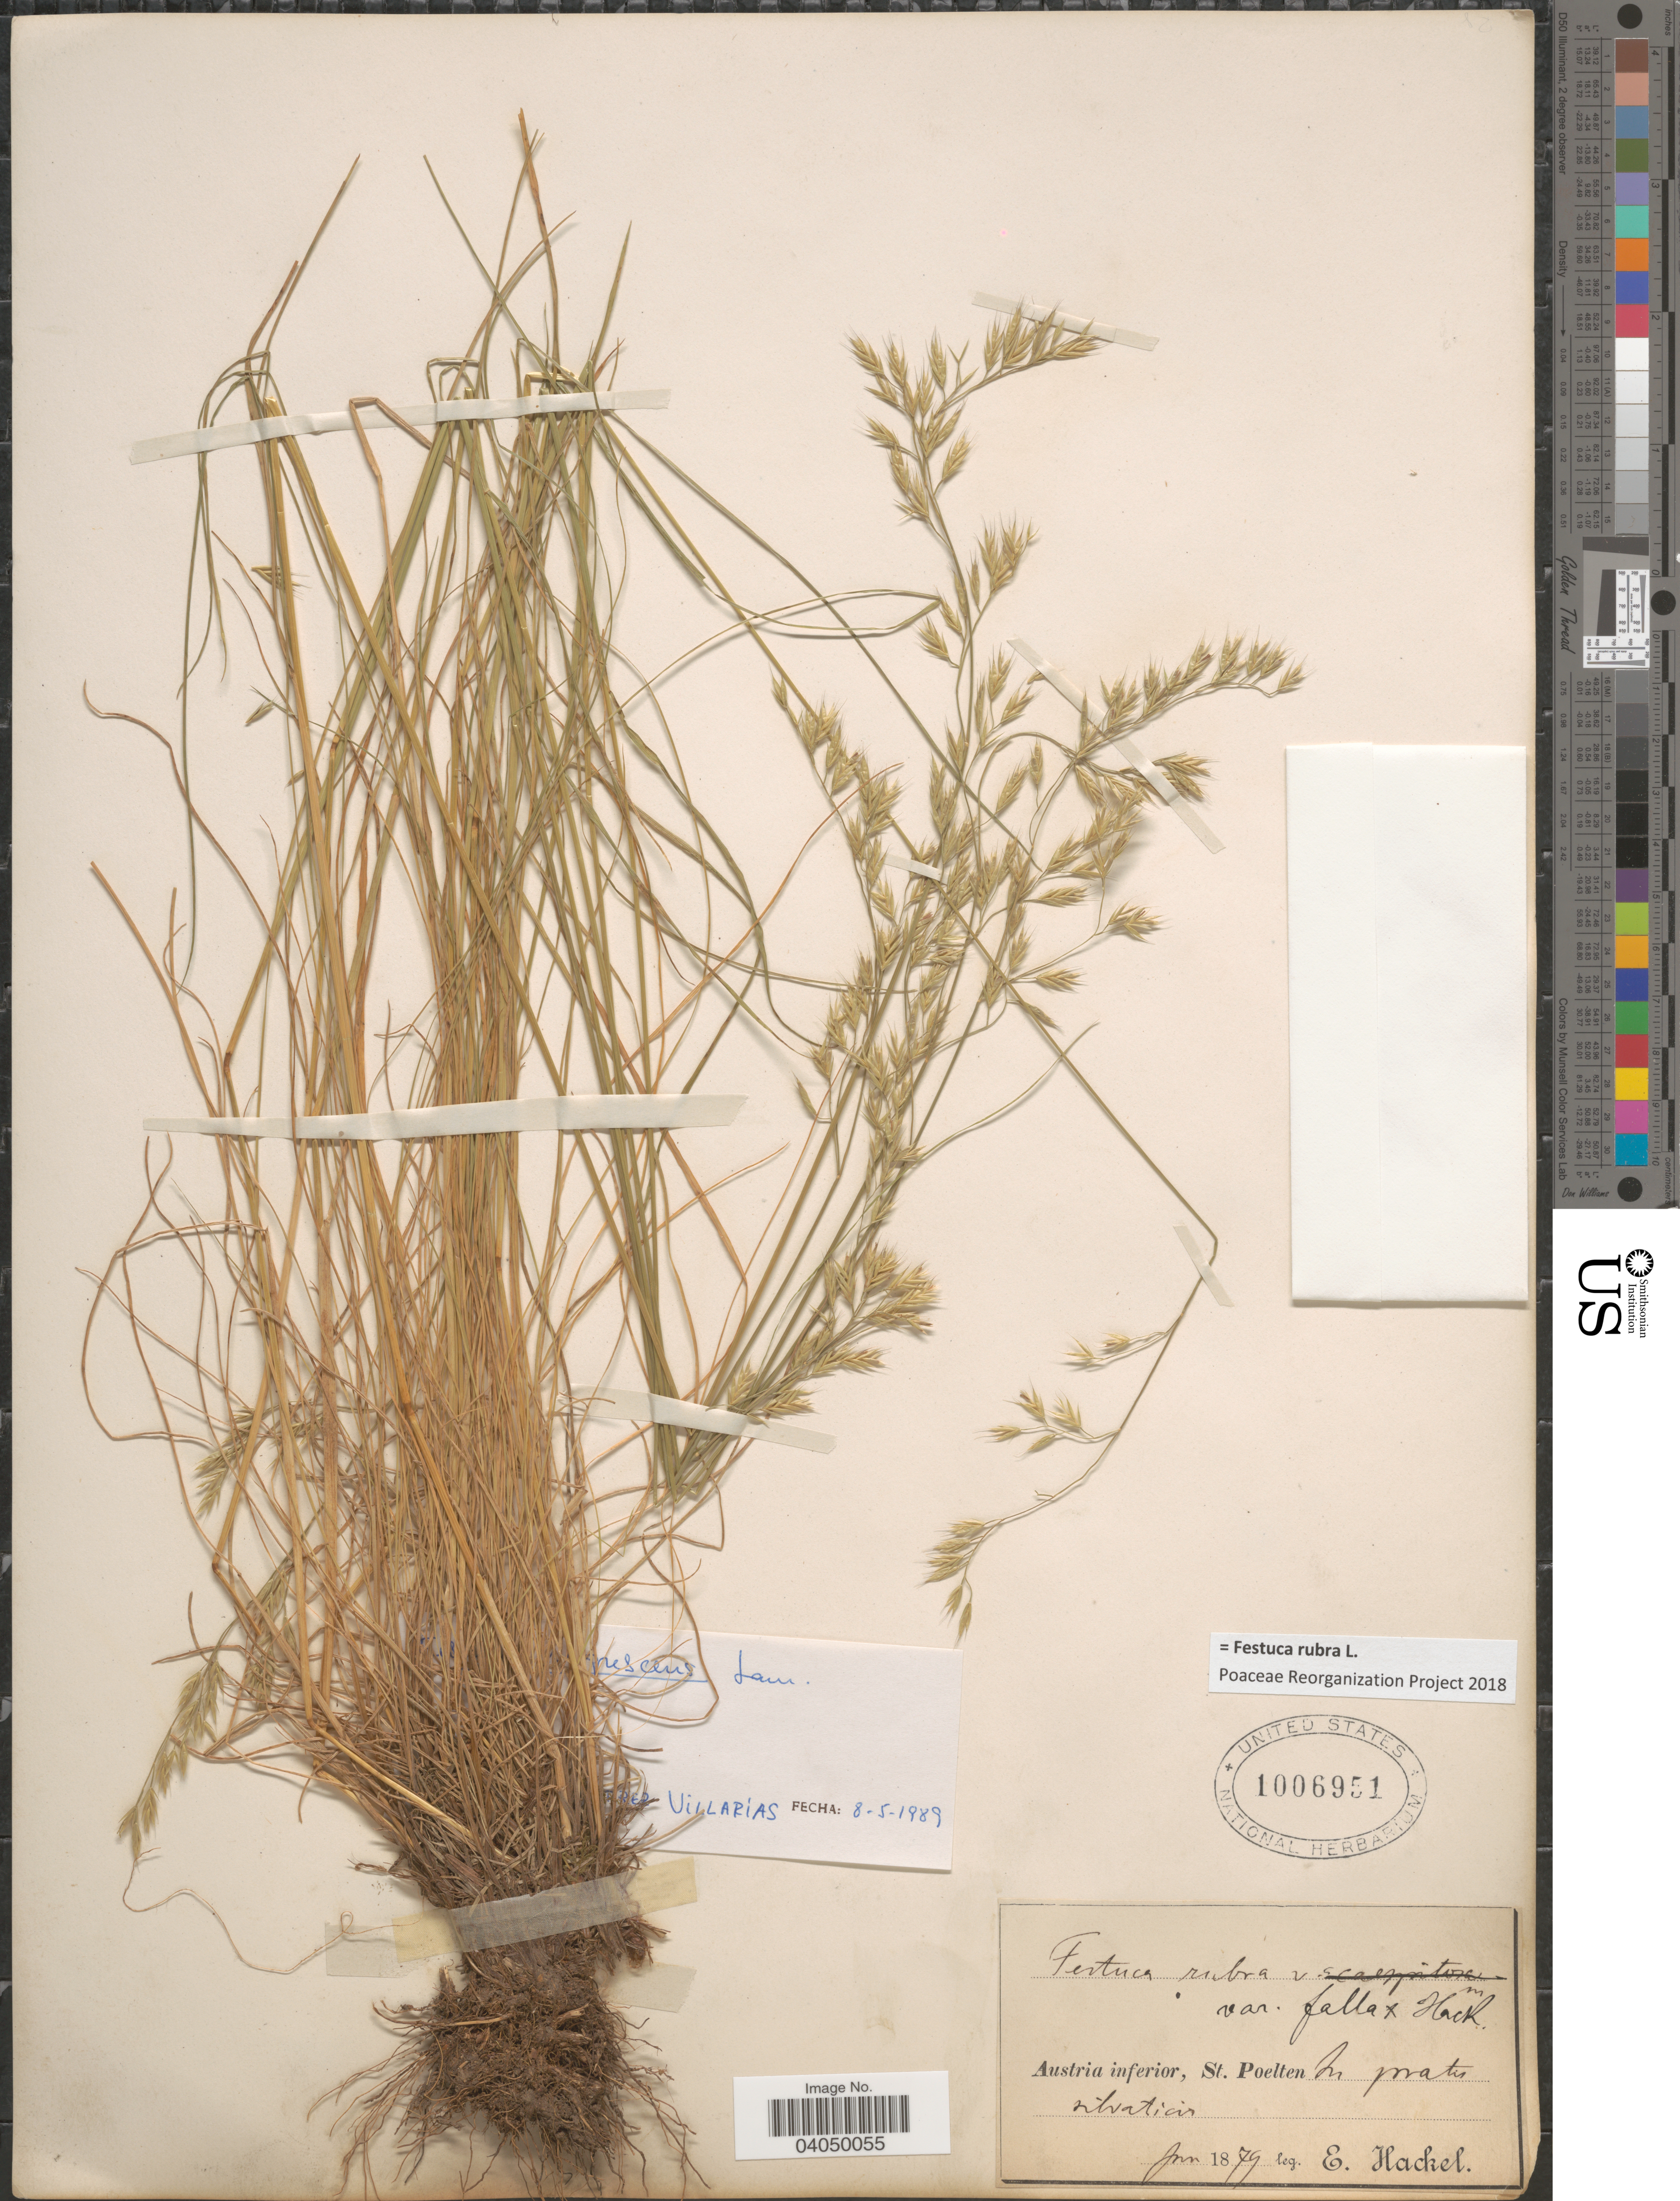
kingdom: Plantae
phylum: Tracheophyta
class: Liliopsida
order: Poales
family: Poaceae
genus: Festuca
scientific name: Festuca rubra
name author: L.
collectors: E. Hackel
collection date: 1879-01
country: Austria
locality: Austria inferior, St. Poelten In pratis silvaticis.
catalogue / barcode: US 1006951